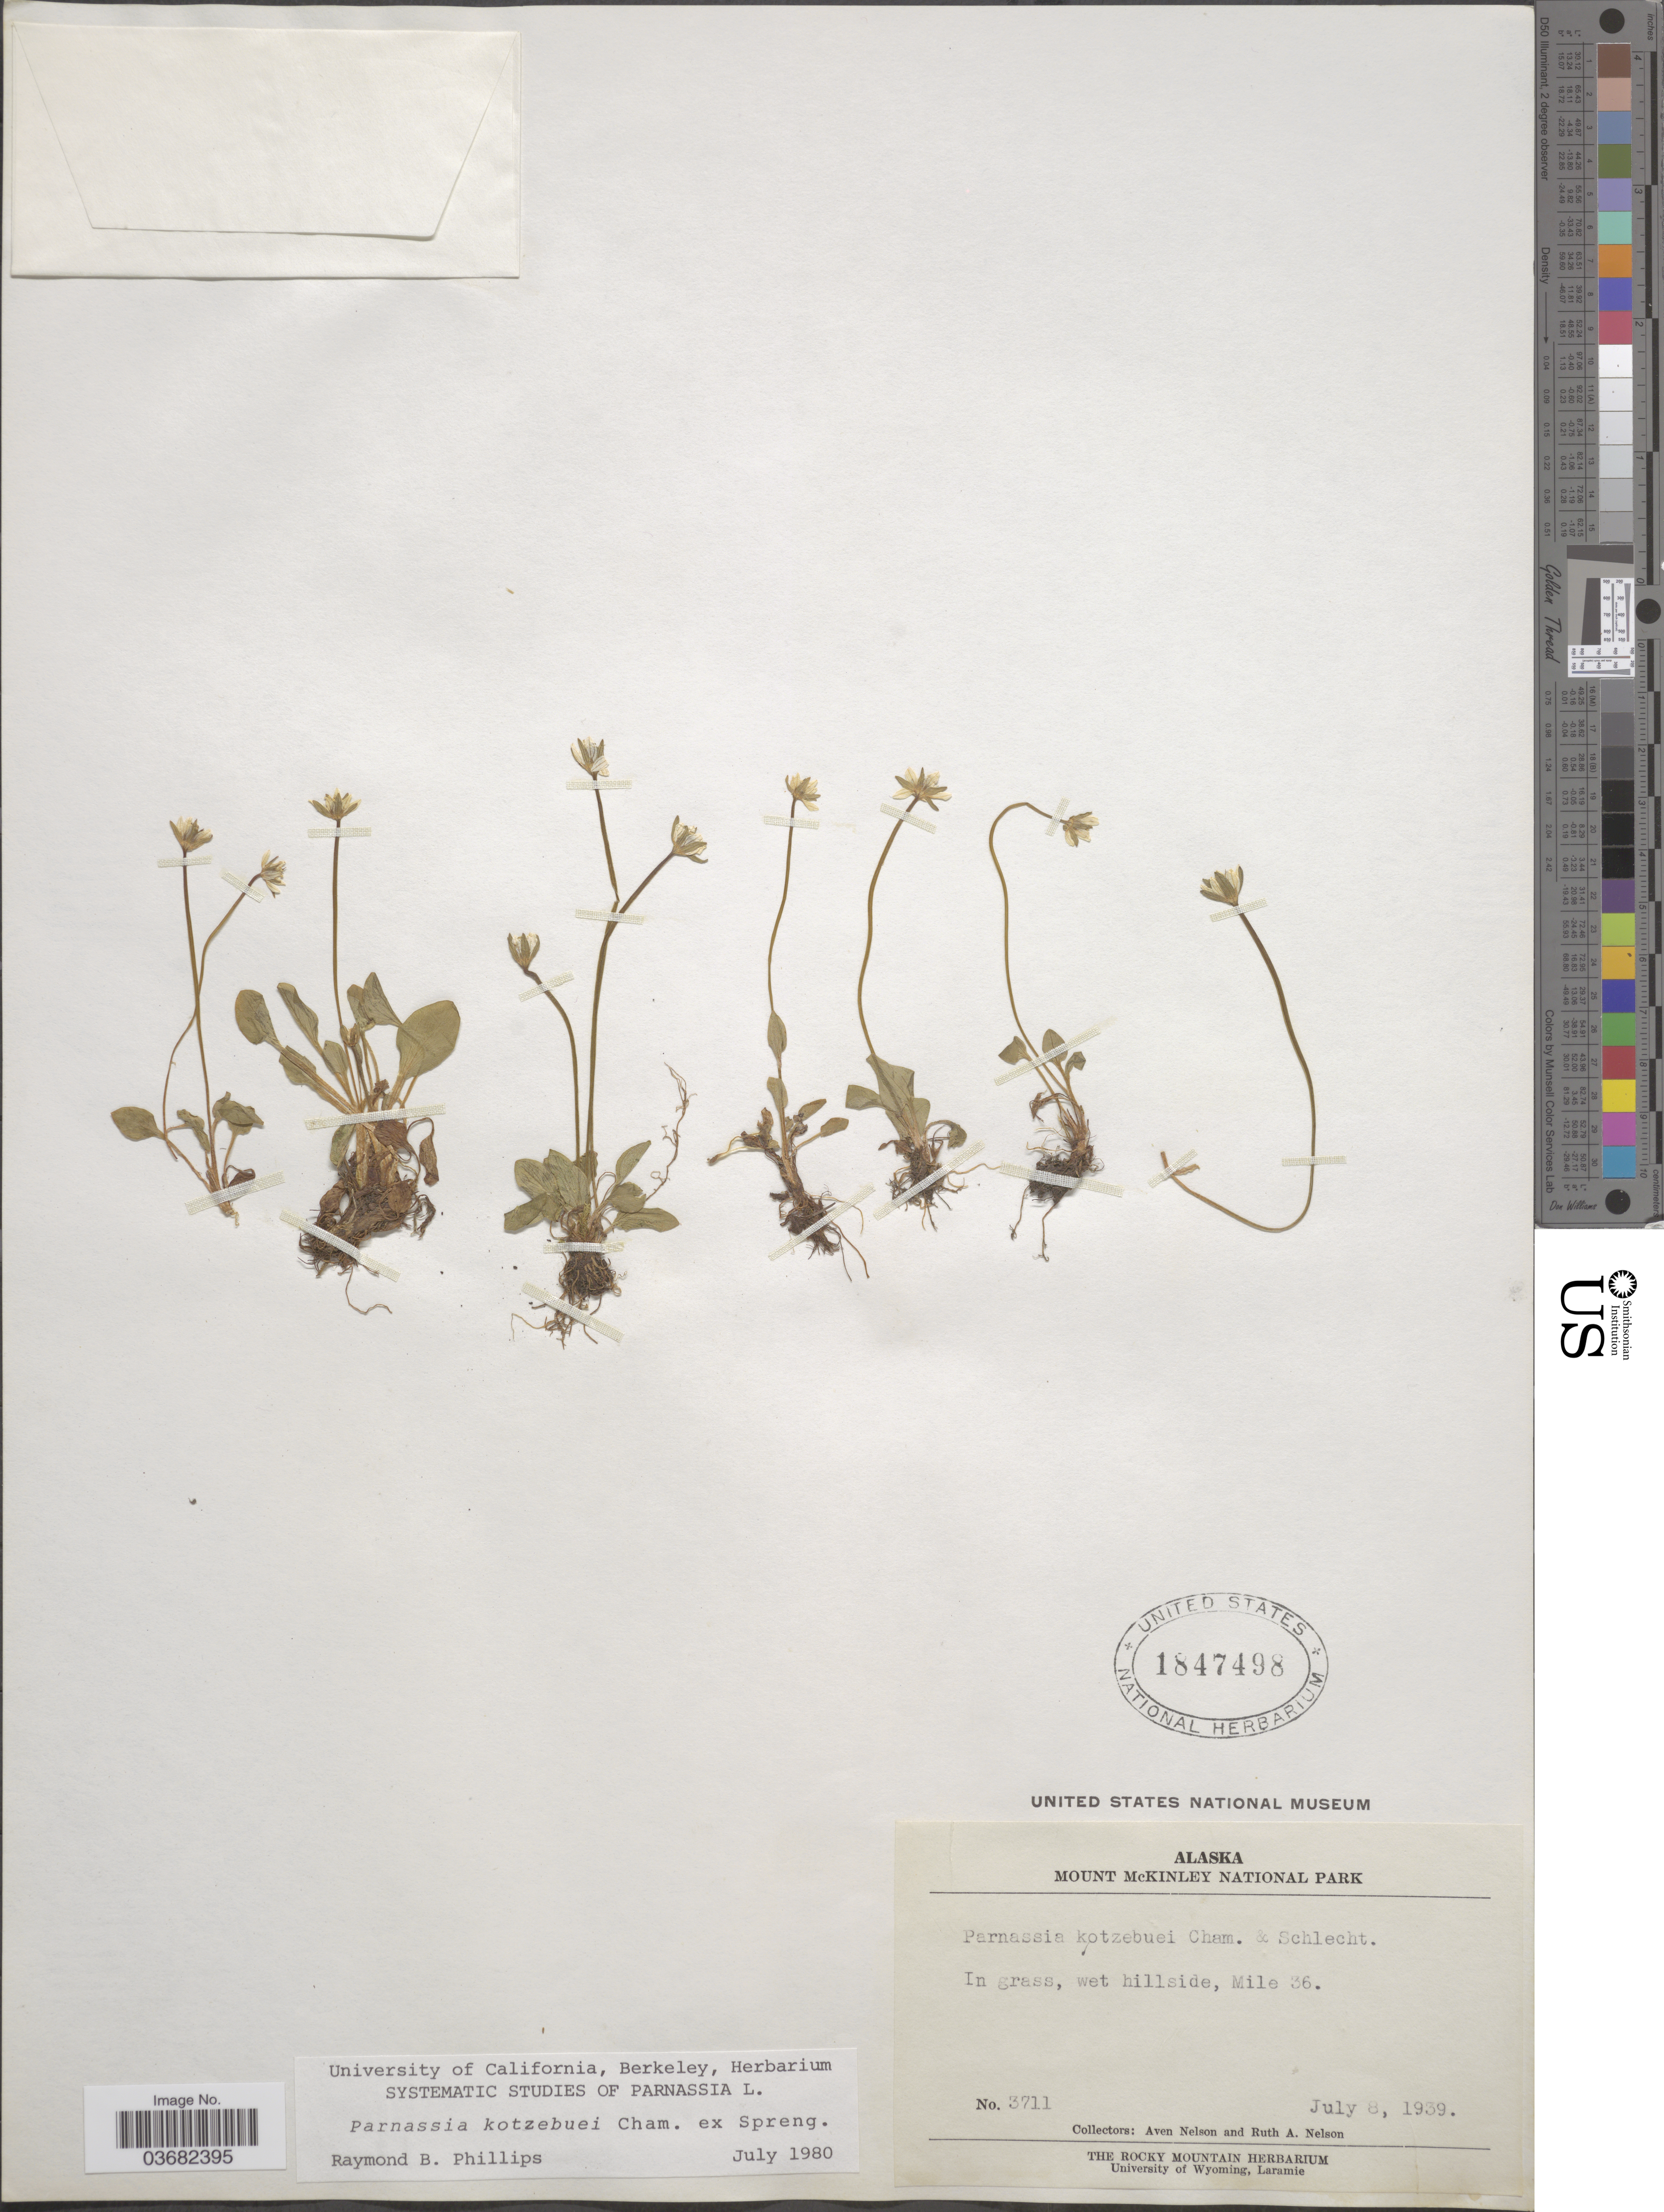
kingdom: Plantae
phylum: Tracheophyta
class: Magnoliopsida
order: Celastrales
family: Parnassiaceae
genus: Parnassia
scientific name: Parnassia kotzebuei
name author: Cham. ex Spreng.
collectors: A. Nelson & R. A. Nelson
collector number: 3711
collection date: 1939-07-08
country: United States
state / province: Alaska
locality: Mount McKinley National Park. In grass, wet hillside, Mile 36.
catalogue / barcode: US 1847498